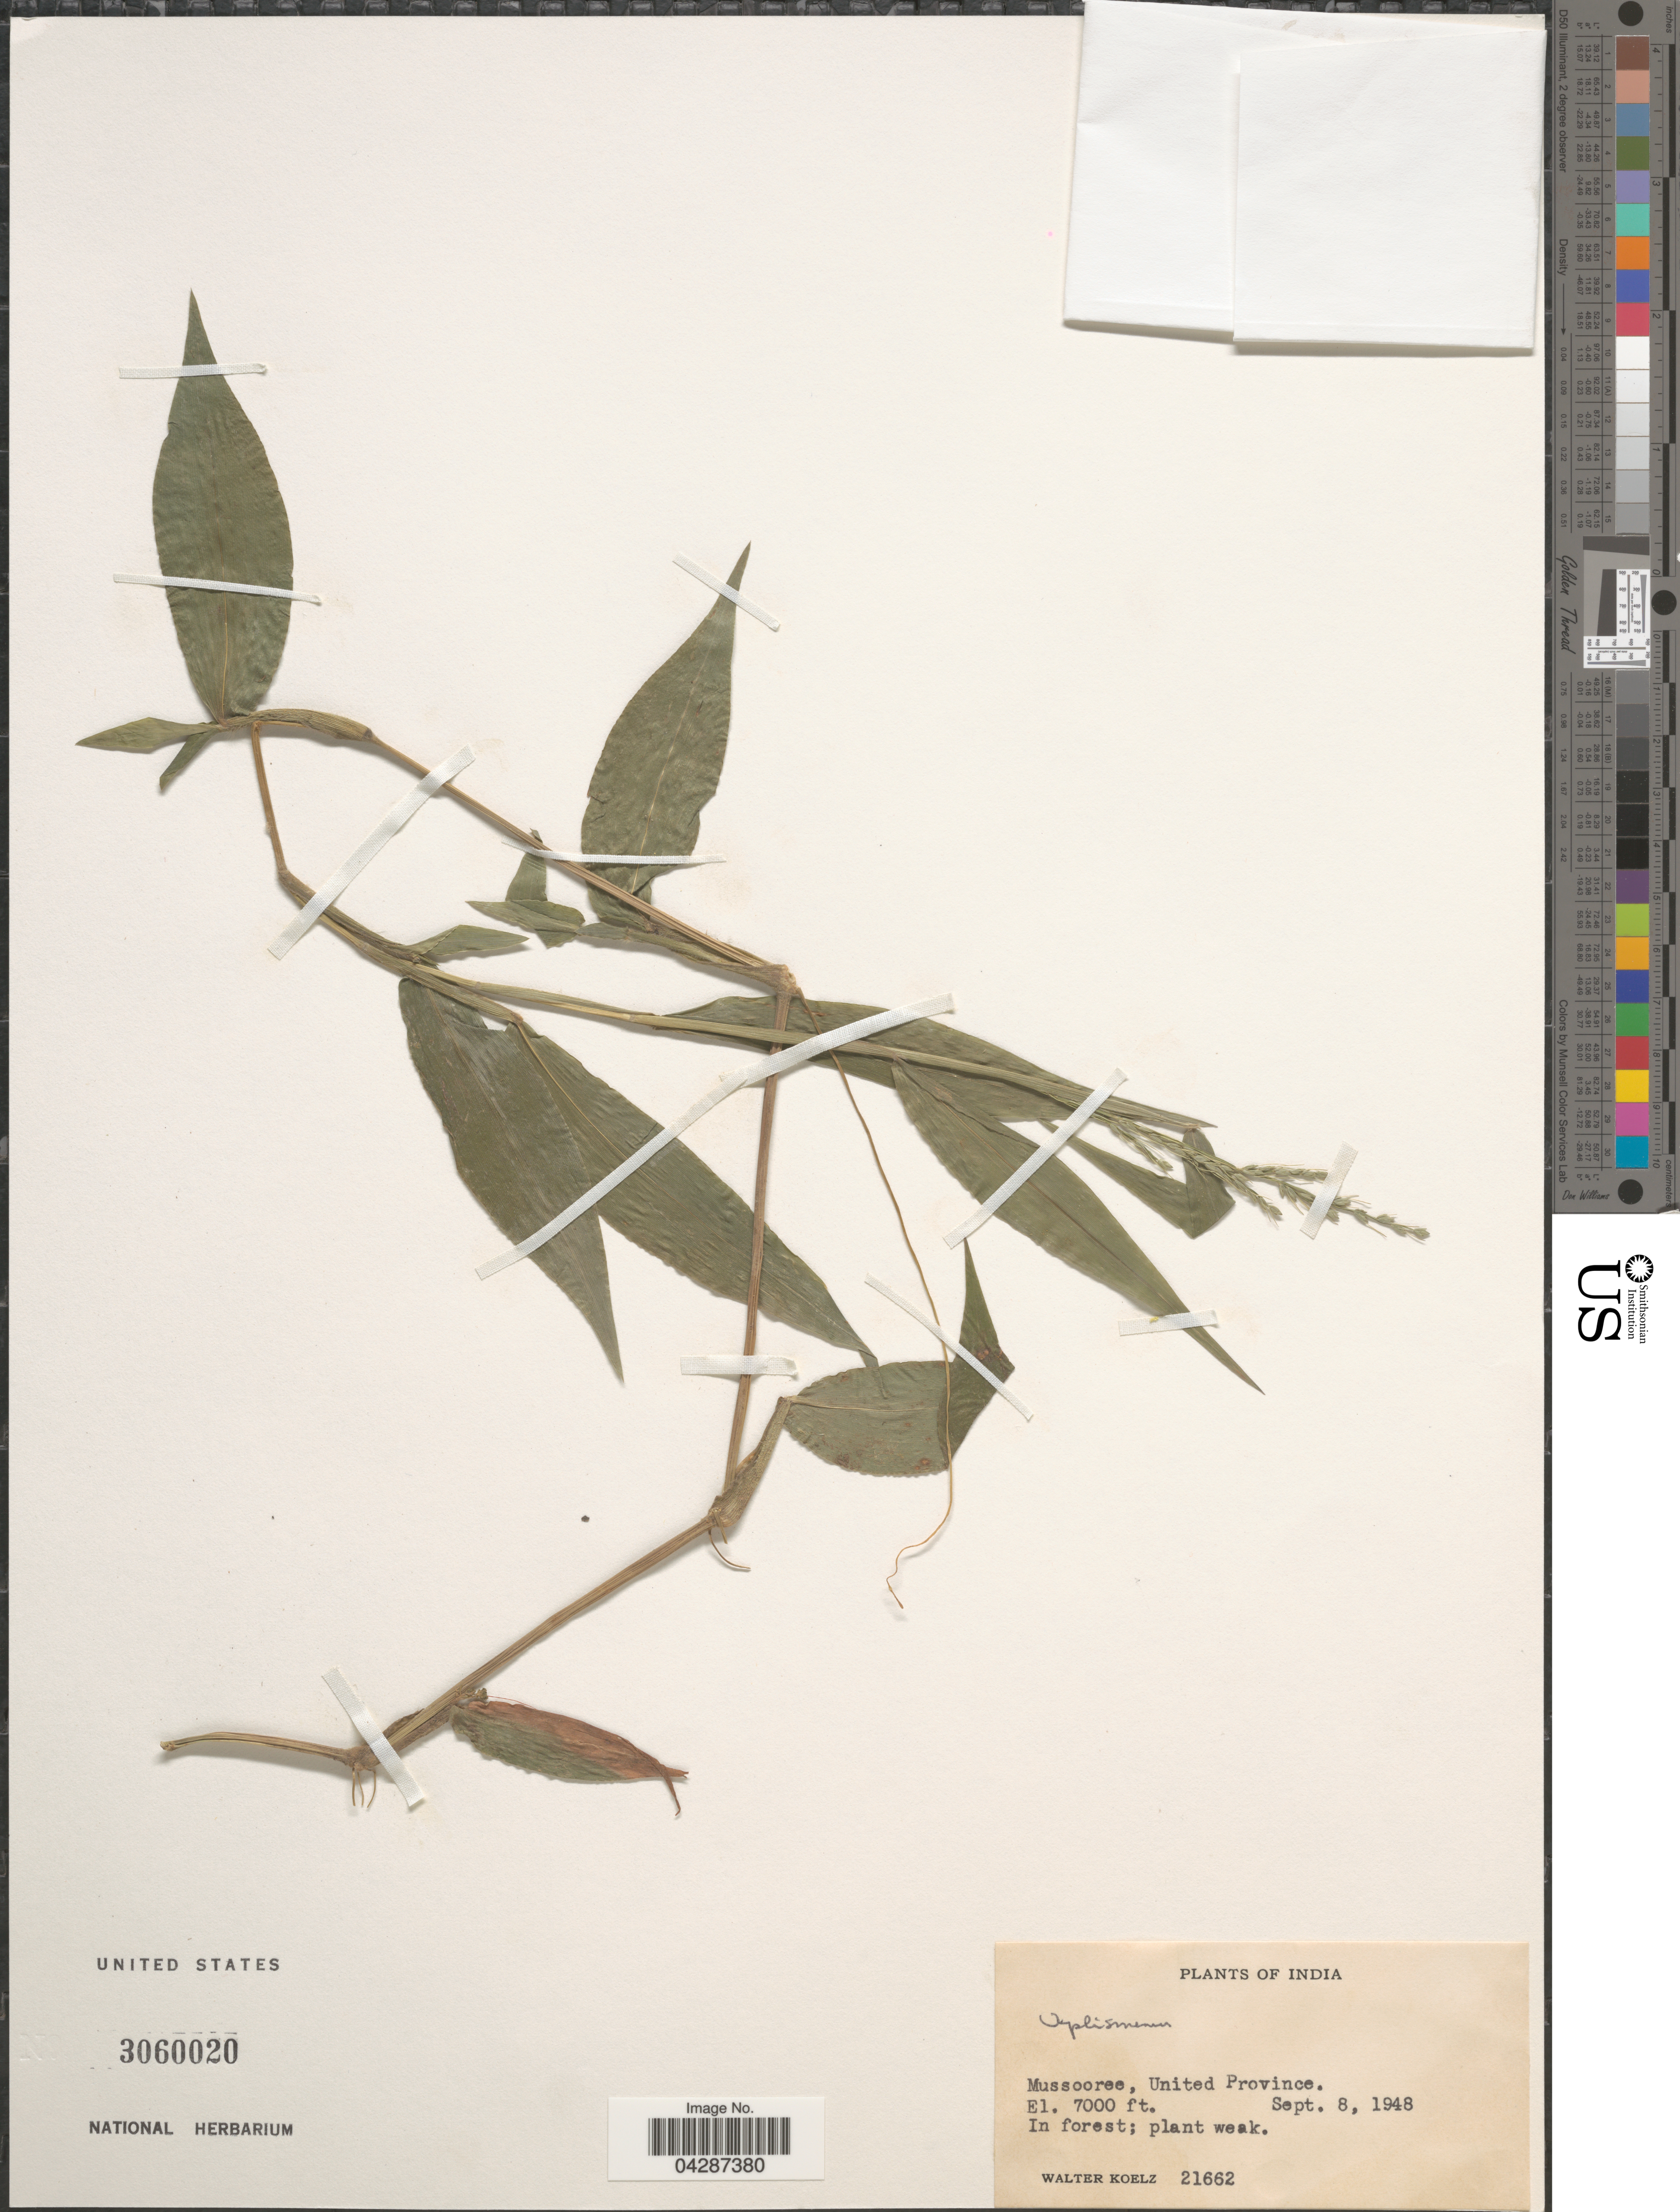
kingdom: Plantae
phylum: Tracheophyta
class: Liliopsida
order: Poales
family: Poaceae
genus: Oplismenus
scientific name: Oplismenus sp.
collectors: W. N. Koelz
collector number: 21662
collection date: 1948-09-08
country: India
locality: Mussooree, United Province. In forest.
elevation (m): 2134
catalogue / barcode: US 3060020